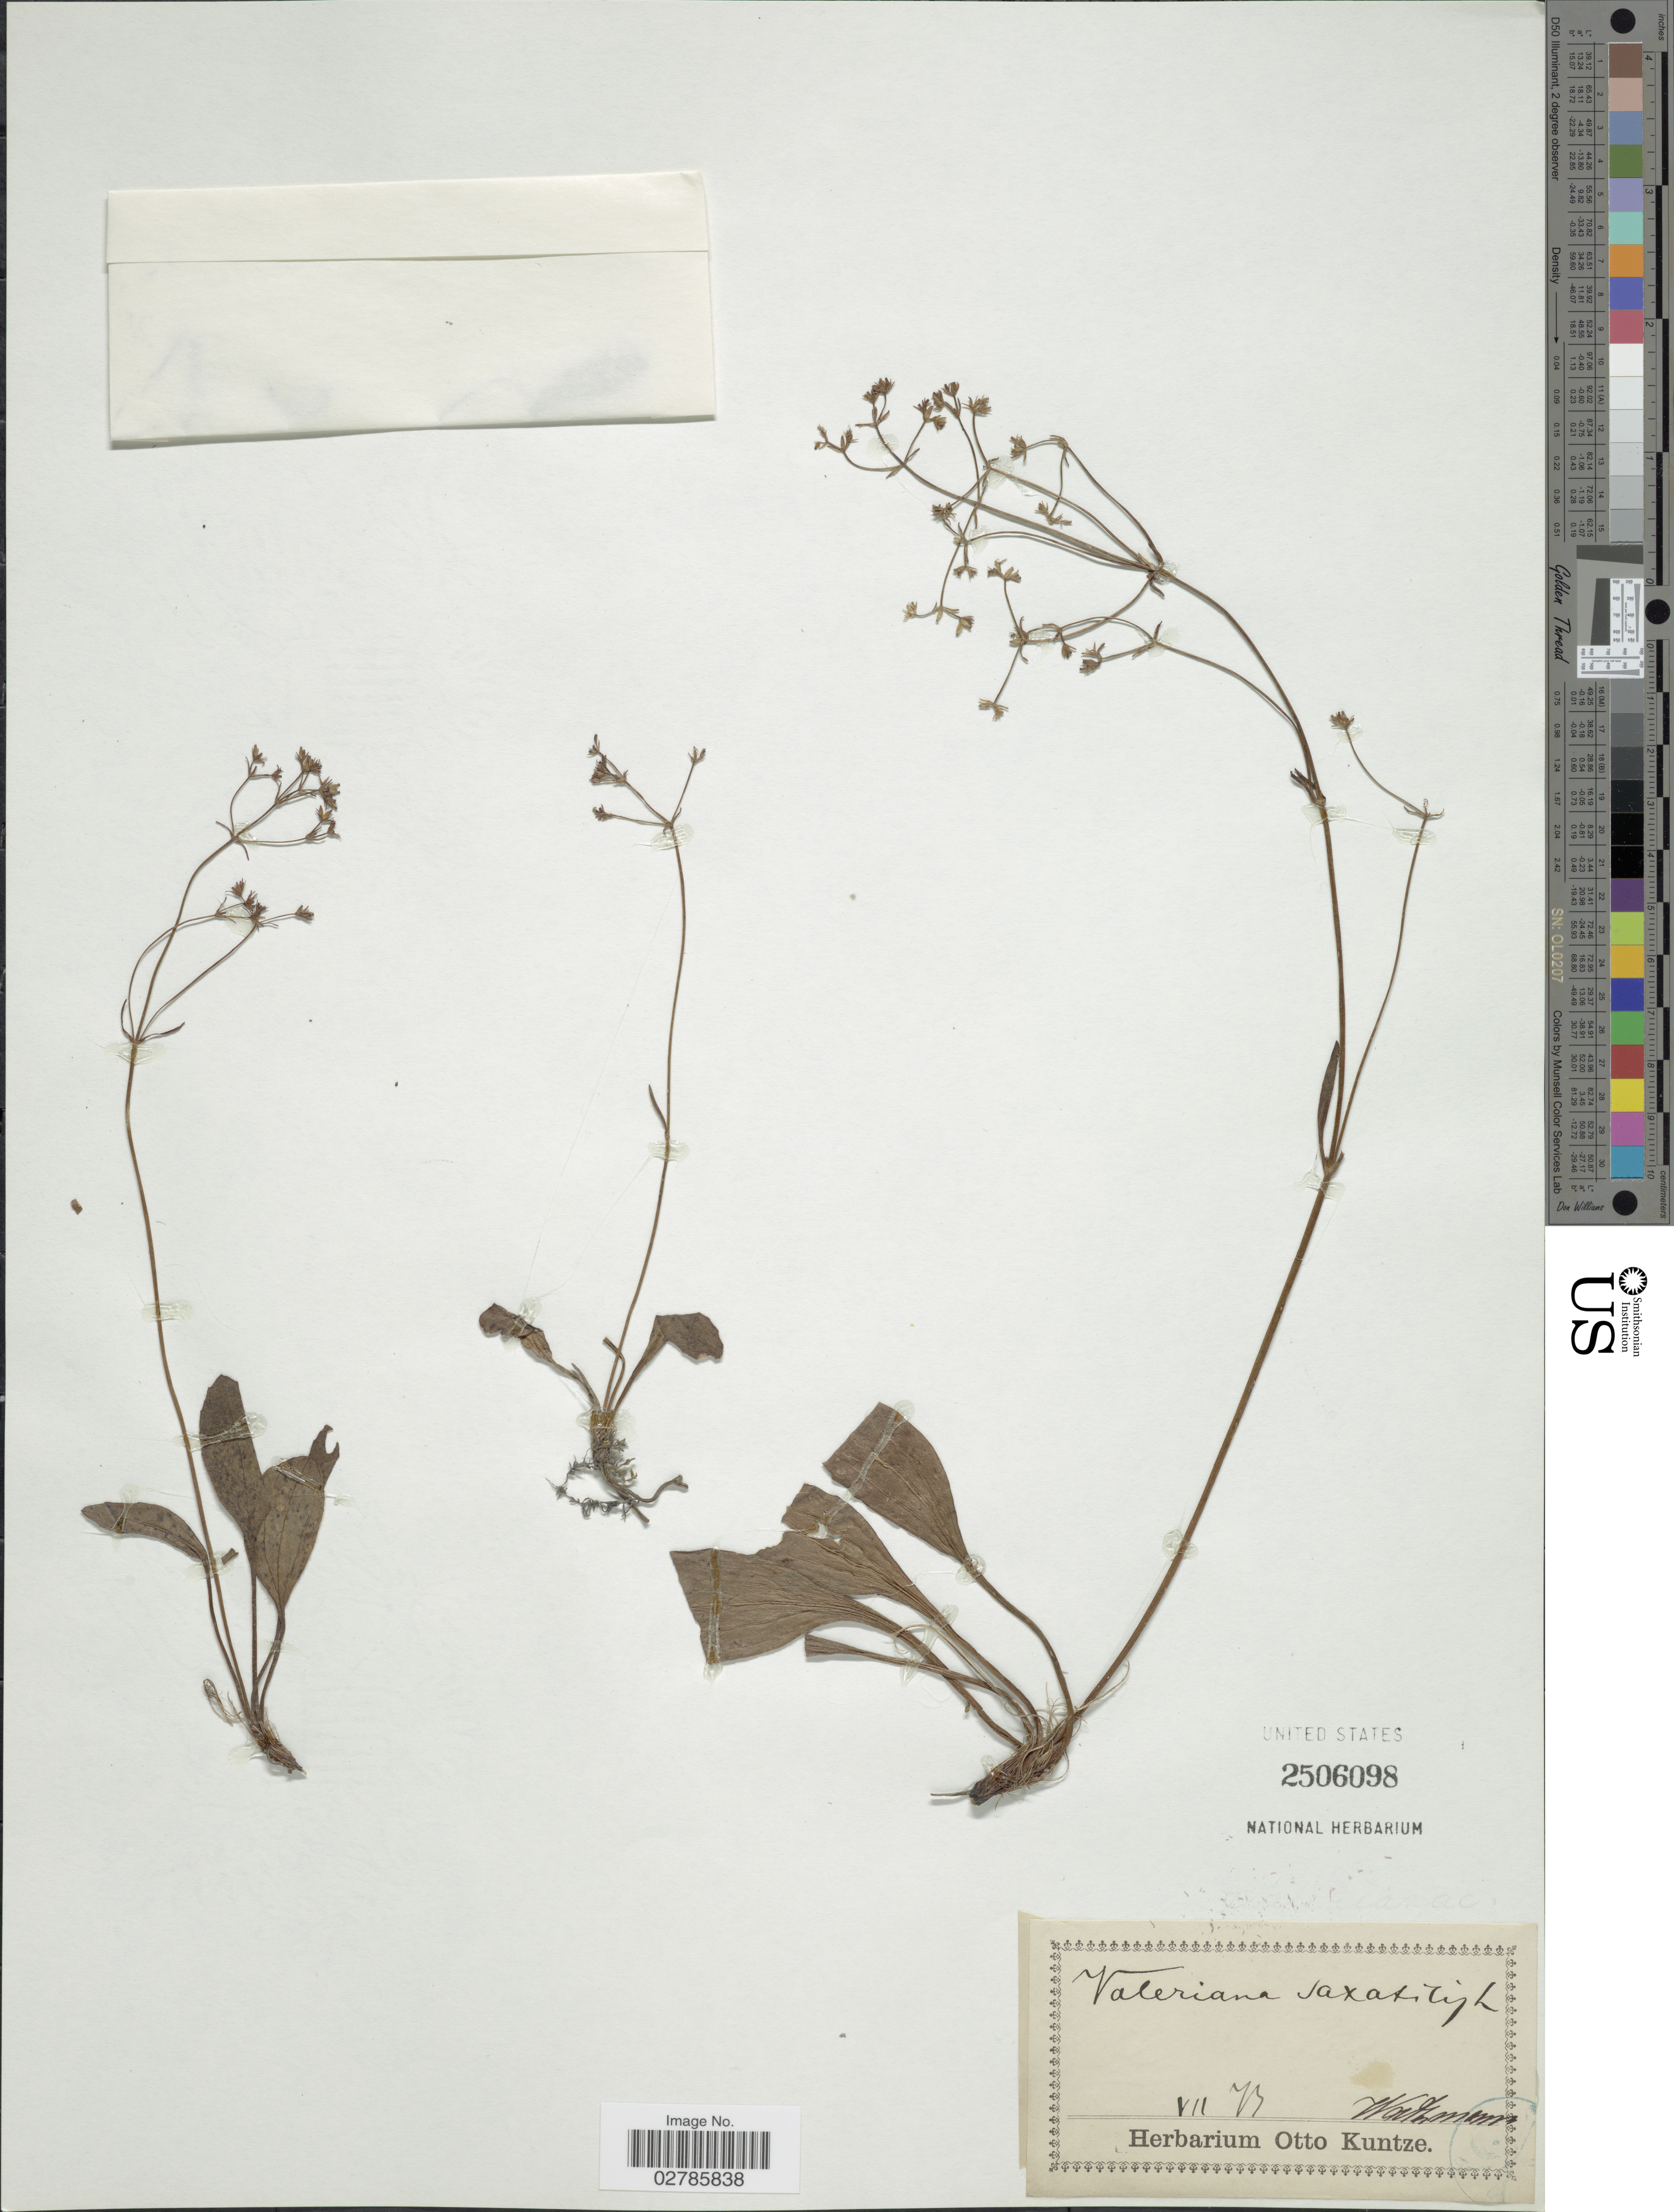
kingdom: Plantae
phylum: Tracheophyta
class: Magnoliopsida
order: Dipsacales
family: Caprifoliaceae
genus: Valeriana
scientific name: Valeriana saxatilis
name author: L.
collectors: -. Watzmann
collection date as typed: Transcribed d/m/y: /7/73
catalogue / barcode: US 2506098